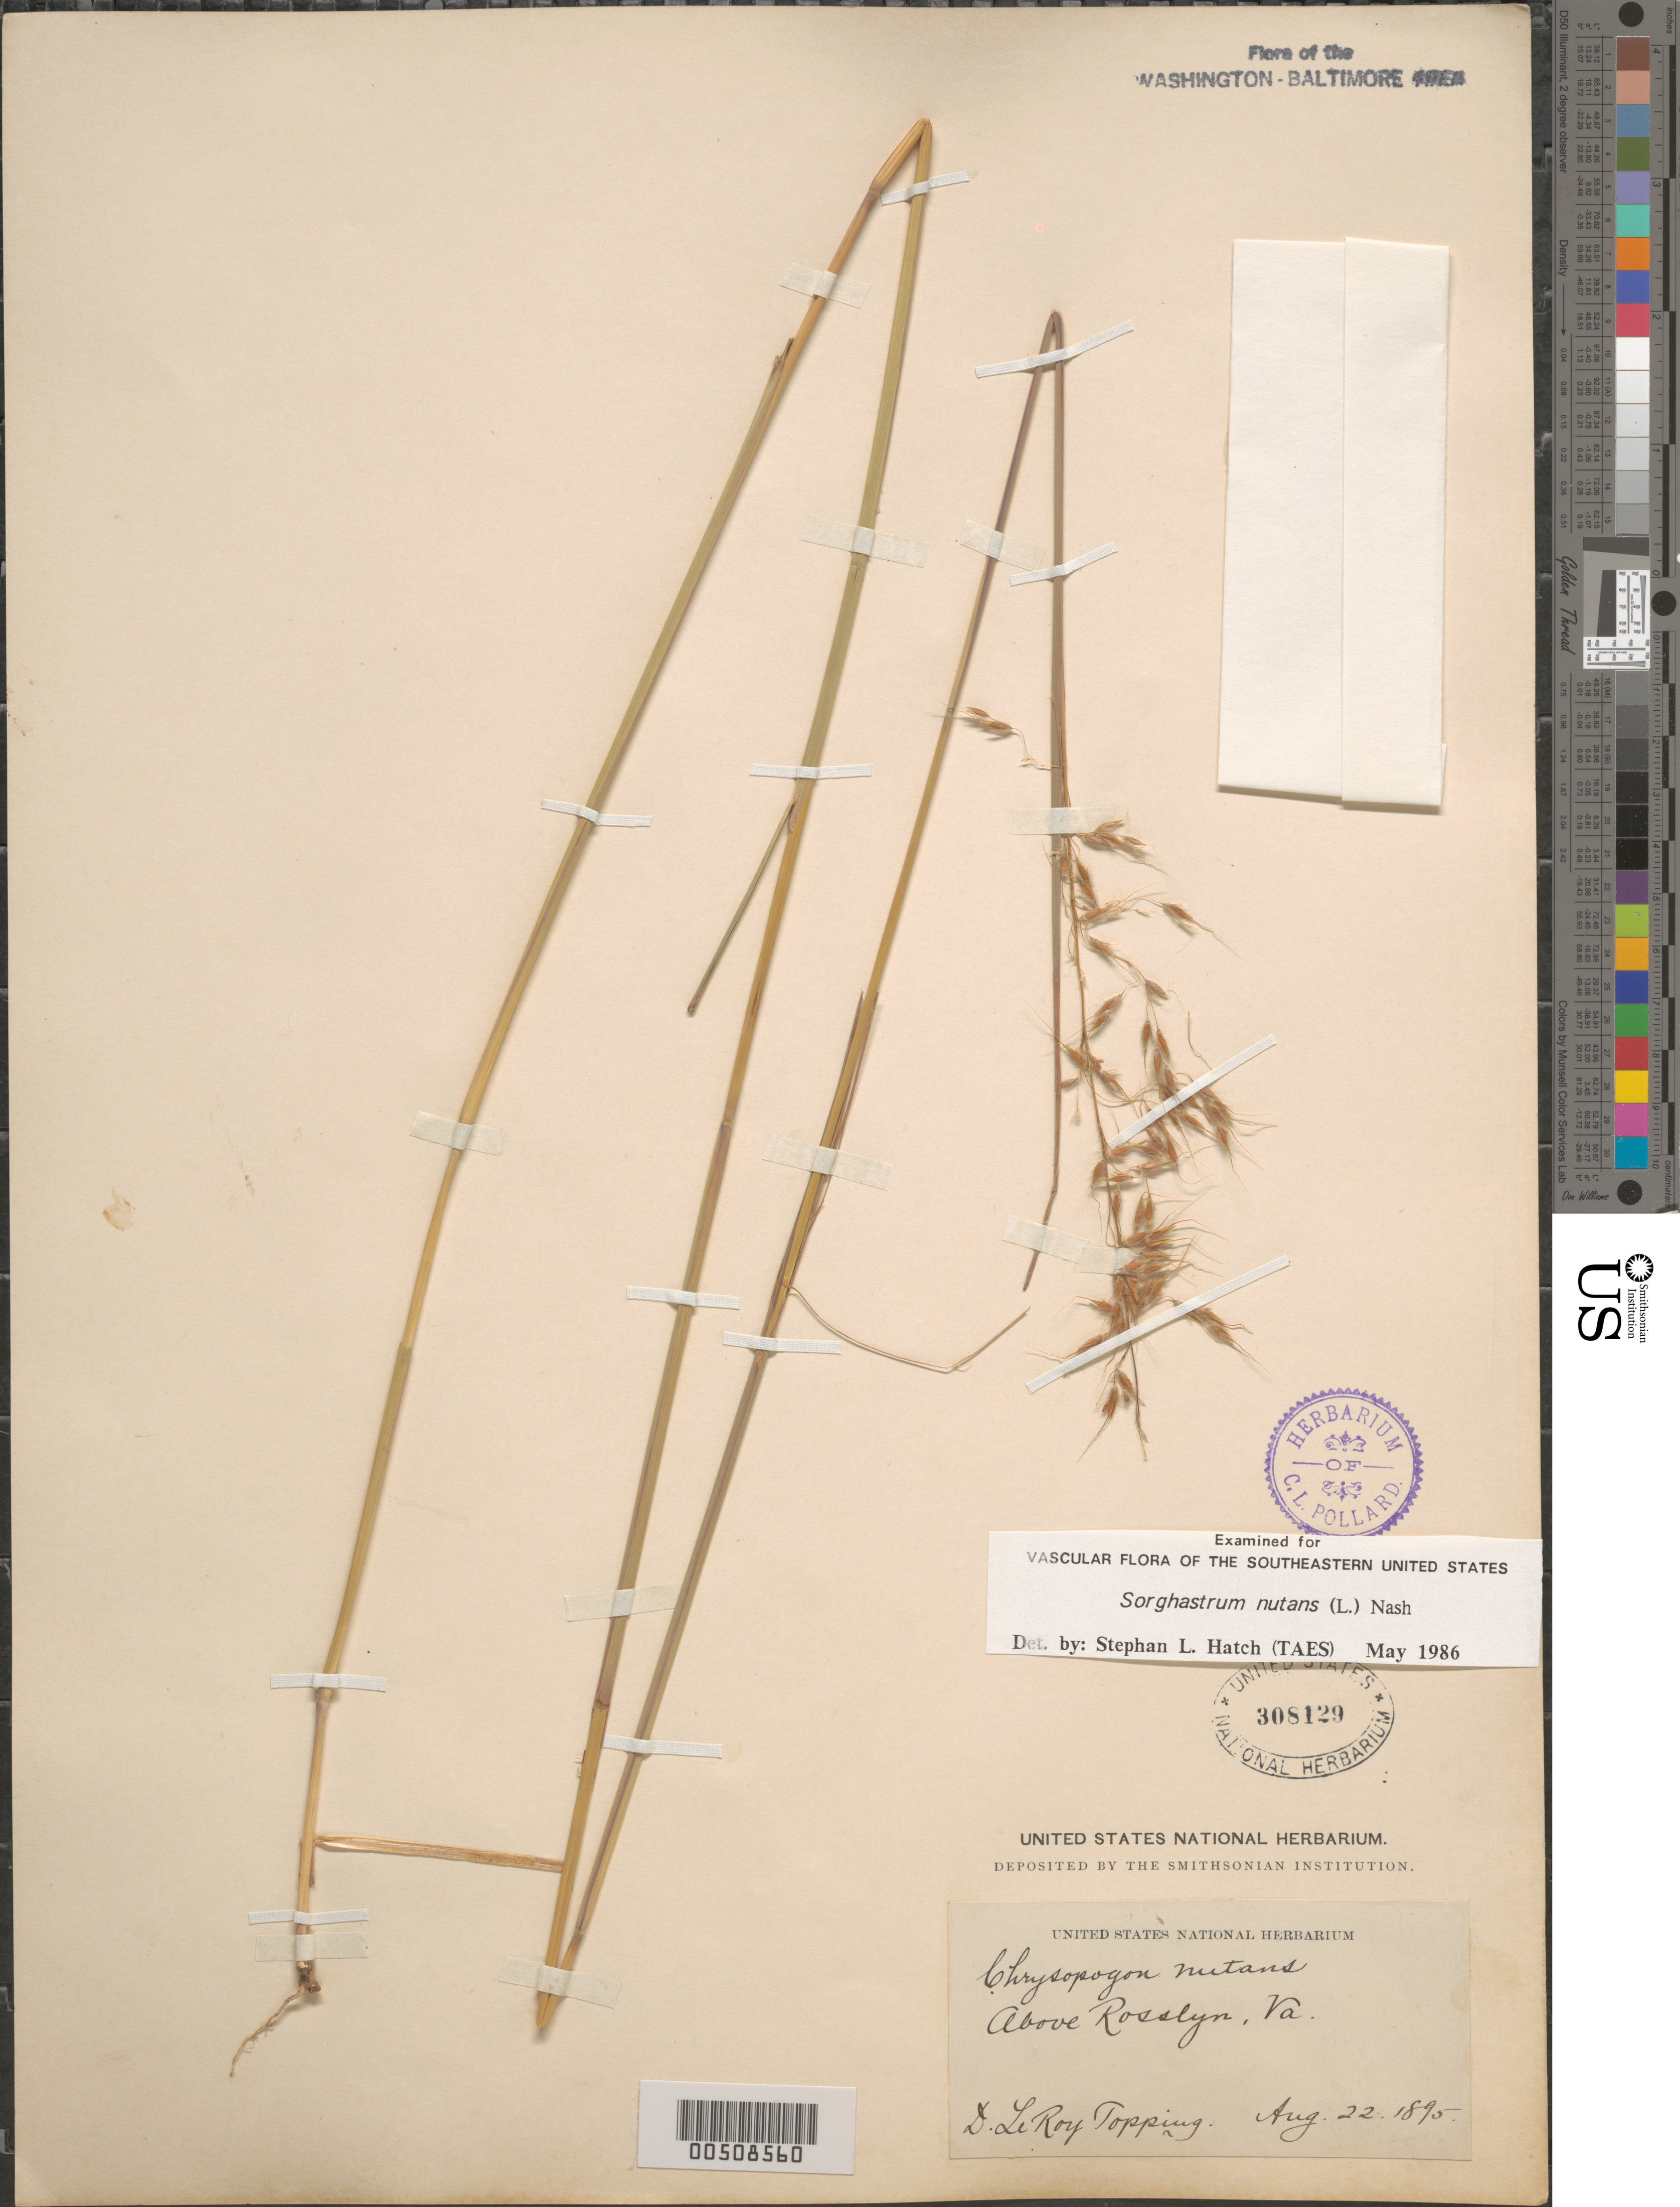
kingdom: Plantae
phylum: Tracheophyta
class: Liliopsida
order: Poales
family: Poaceae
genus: Sorghastrum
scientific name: Sorghastrum nutans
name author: (L.) Nash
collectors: D. L. Topping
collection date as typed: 22 Aug 1895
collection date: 1895-08-22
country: United States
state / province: Virginia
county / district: Arlington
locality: Rosslyn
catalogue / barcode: US 308129